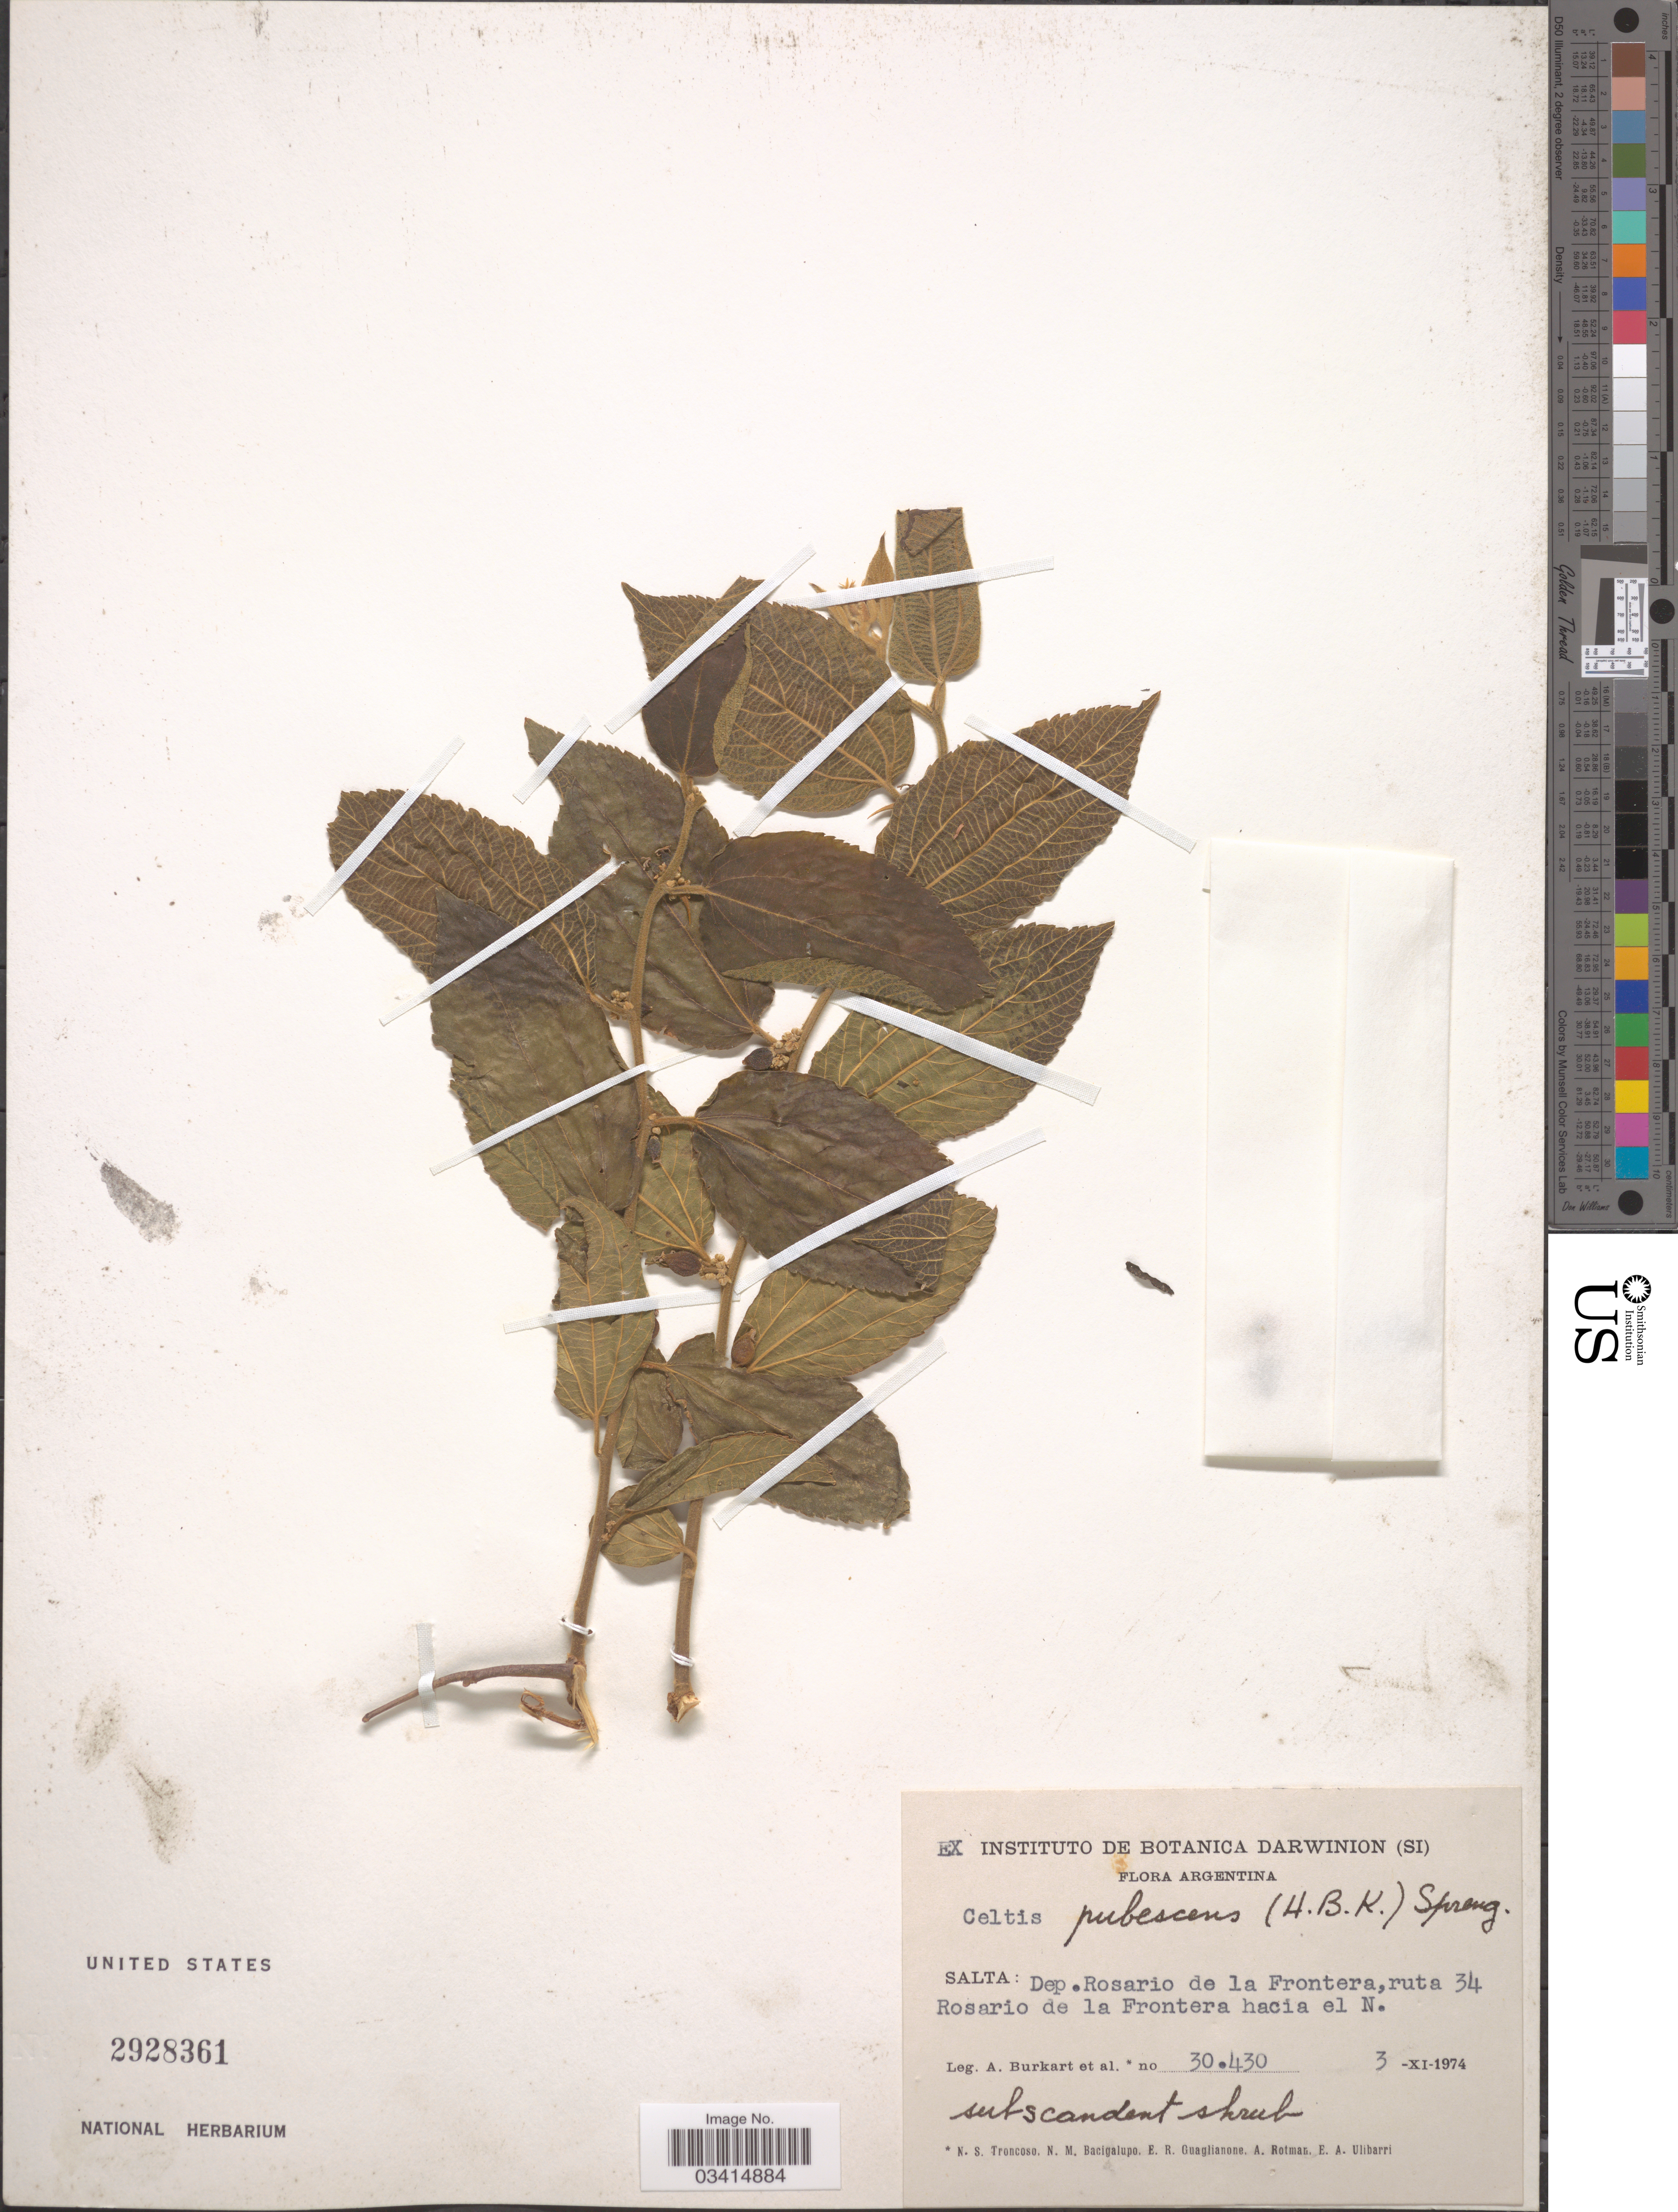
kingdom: Plantae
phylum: Tracheophyta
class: Magnoliopsida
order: Rosales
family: Cannabaceae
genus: Celtis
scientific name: Celtis pubescens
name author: (Kunth) Spreng.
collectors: A. E. Burkart, N. Troncoso, N. M. Bacigalupo, E. R. Guaglianone & et al.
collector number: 30430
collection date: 1974-11-03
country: Argentina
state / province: Salta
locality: Dep. Rosario de la Frontera, ruta 34 Rosario de la Frontera hacia el N.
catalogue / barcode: US 2928361